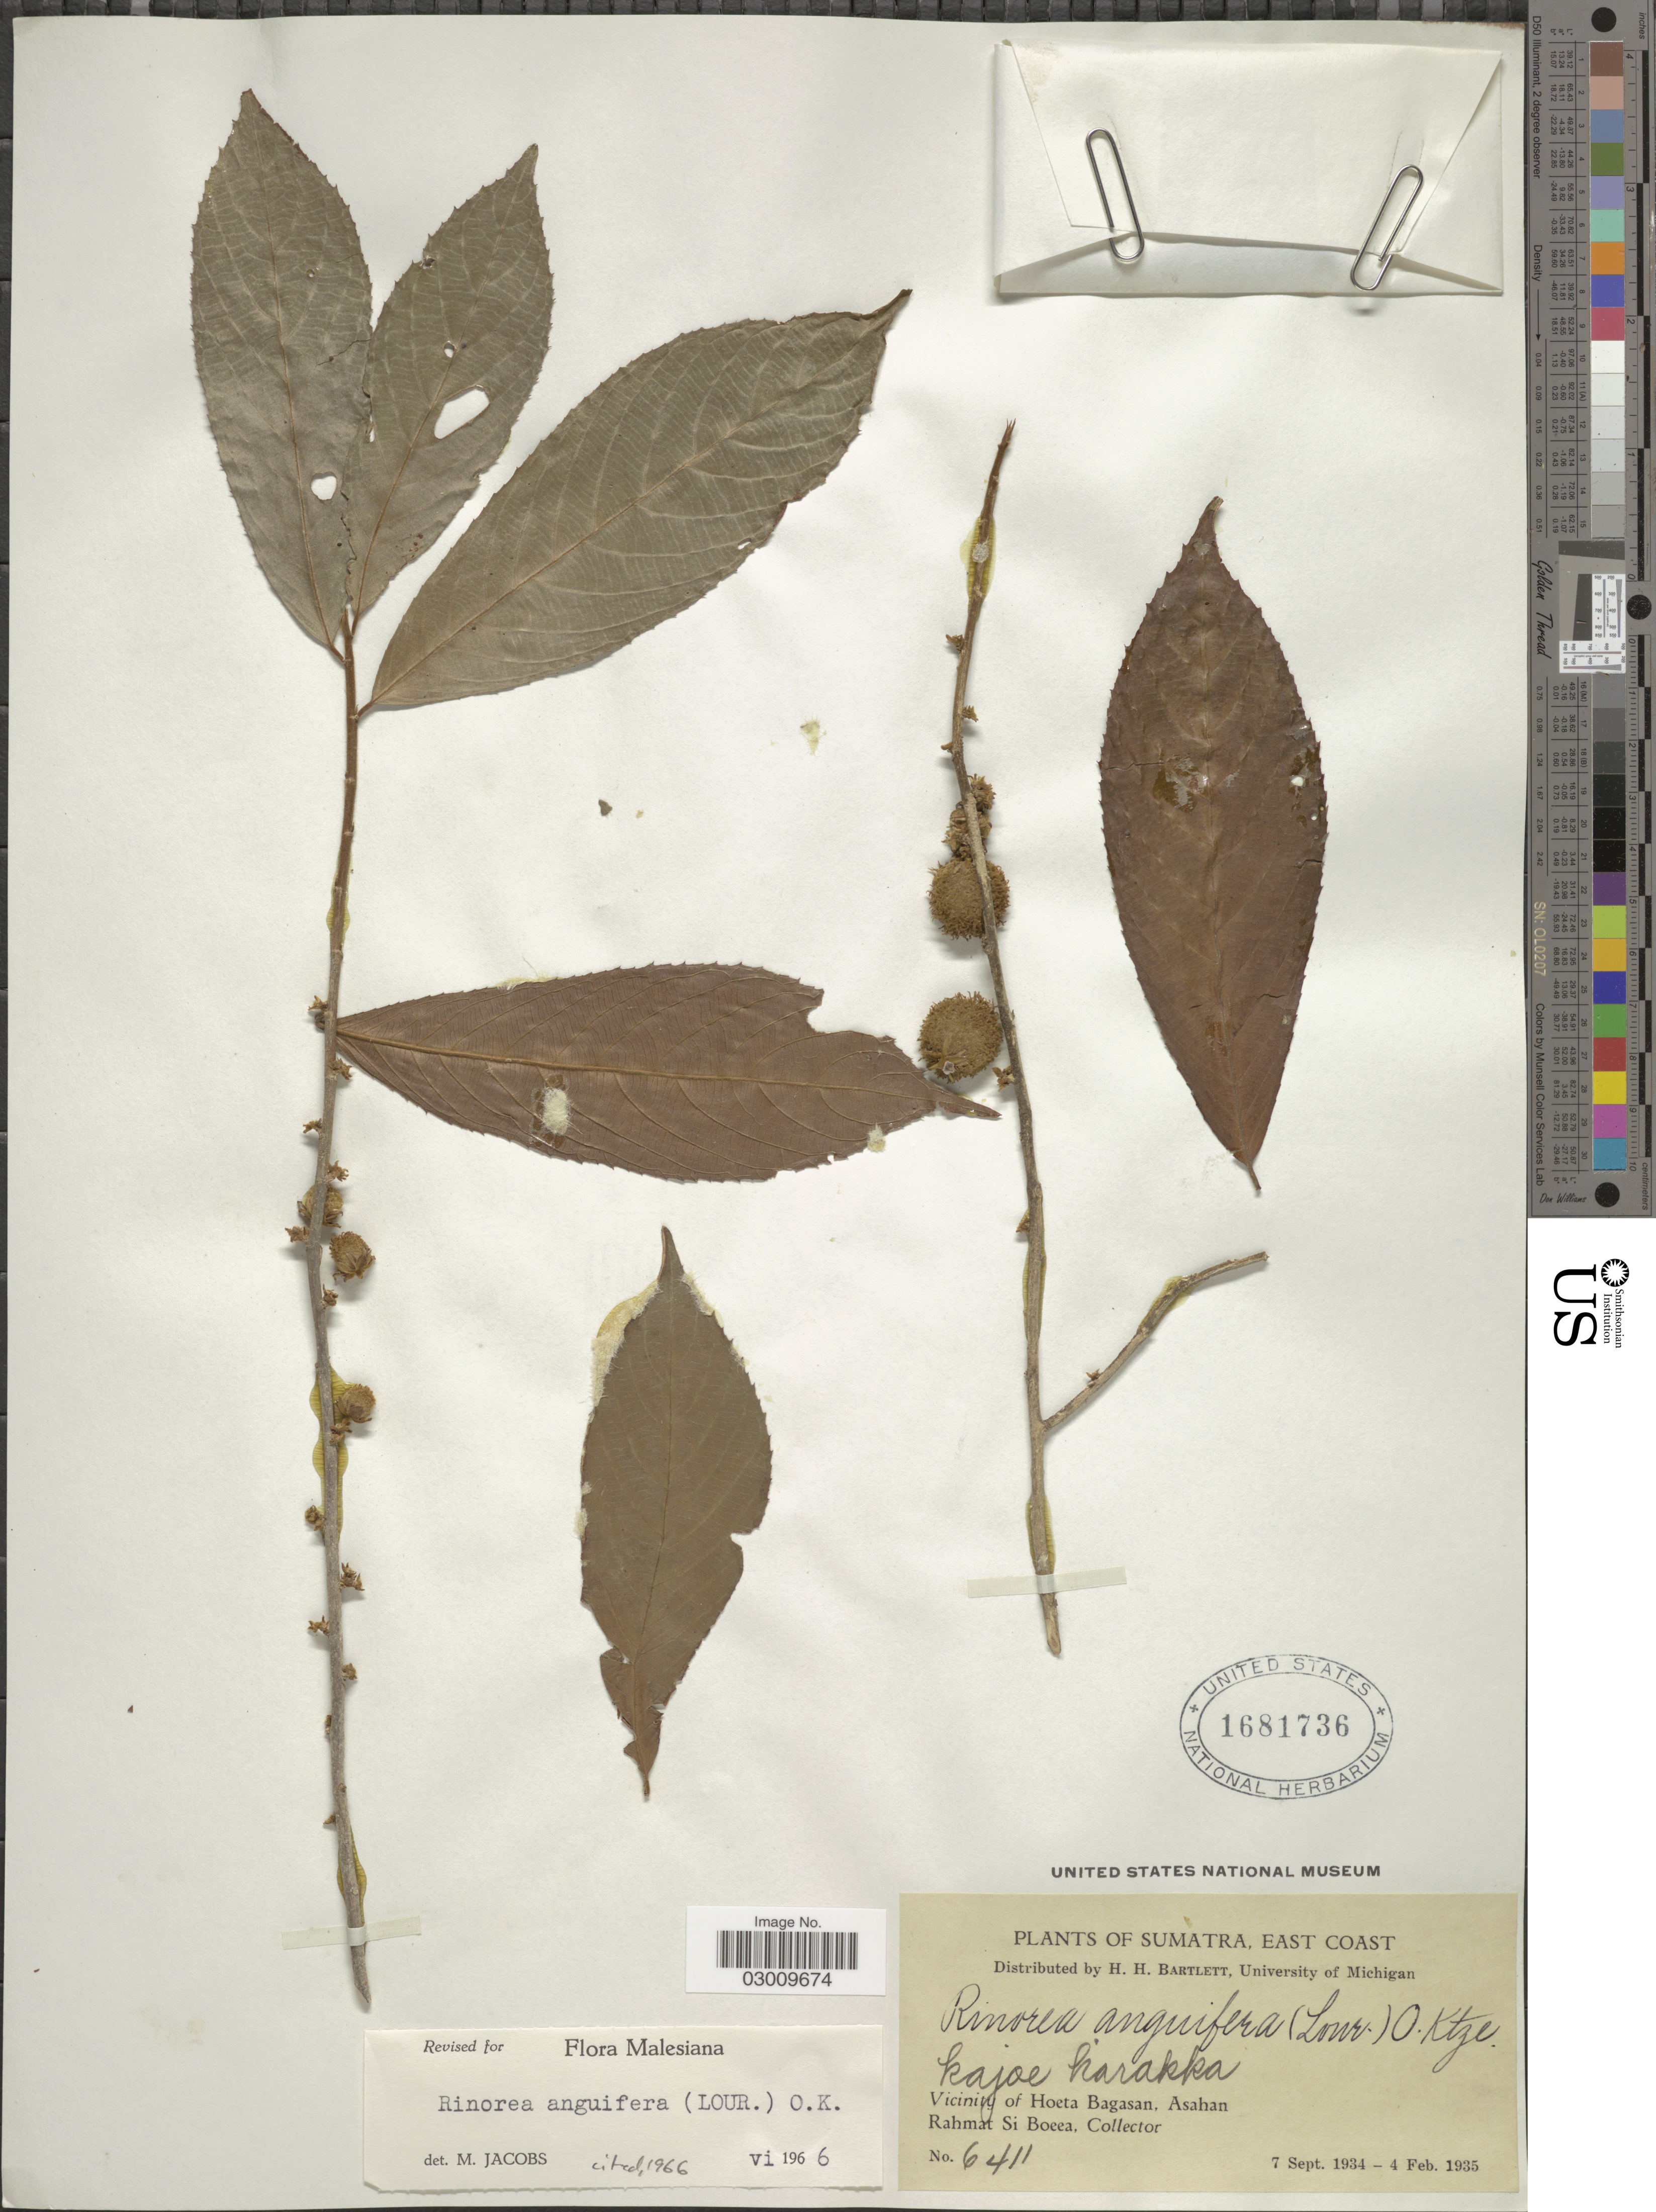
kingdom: Plantae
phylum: Tracheophyta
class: Magnoliopsida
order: Malpighiales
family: Violaceae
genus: Rinorea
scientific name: Rinorea anguifera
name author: Kuntze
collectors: Rahmat Si Boeea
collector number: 6411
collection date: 1934-09-07/1935-02-04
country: Indonesia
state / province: Sumatra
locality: East Coast. Vicinity of Hoeta Bagasan, Asahan.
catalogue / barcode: US 1681736